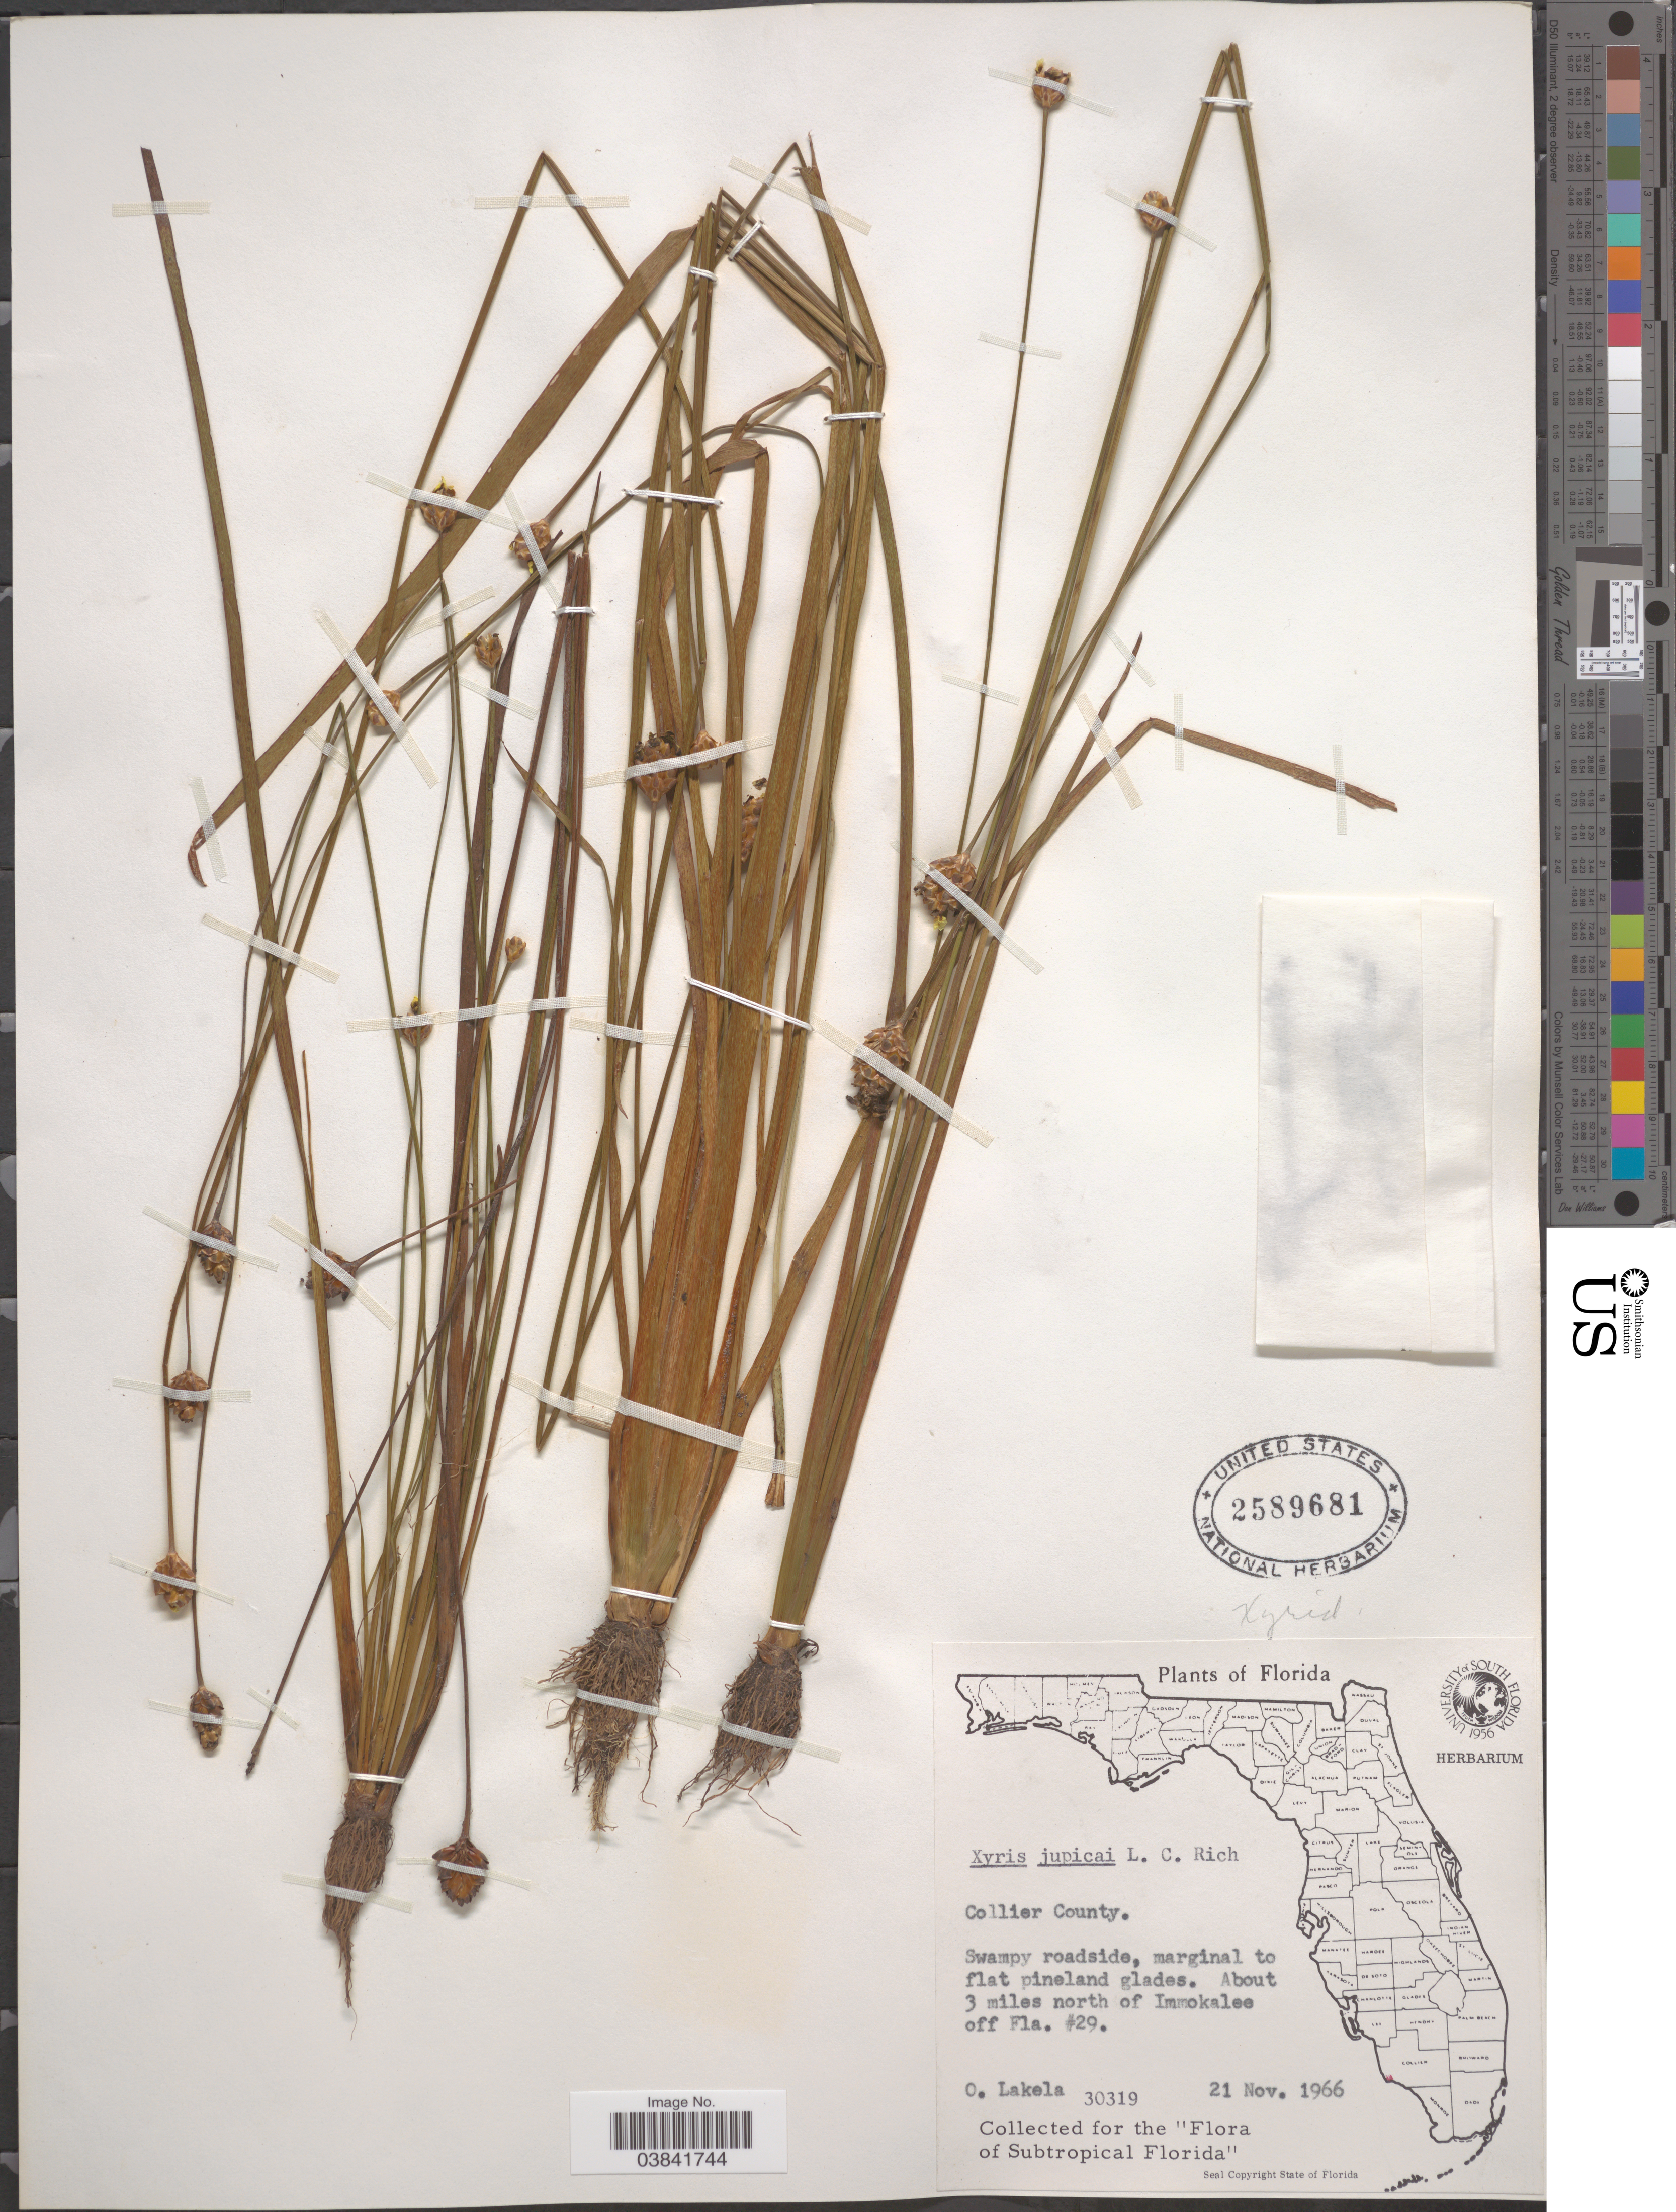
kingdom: Plantae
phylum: Tracheophyta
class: Liliopsida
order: Poales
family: Xyridaceae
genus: Xyris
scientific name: Xyris jupicai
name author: Rich.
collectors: O. Lakela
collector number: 30319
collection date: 1966-11-21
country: United States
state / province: Florida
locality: Collier County. Swampy roadside, marginal to flat pineland glades. About 3 miles north of Immokalee off Fla. #29.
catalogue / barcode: US 2589681